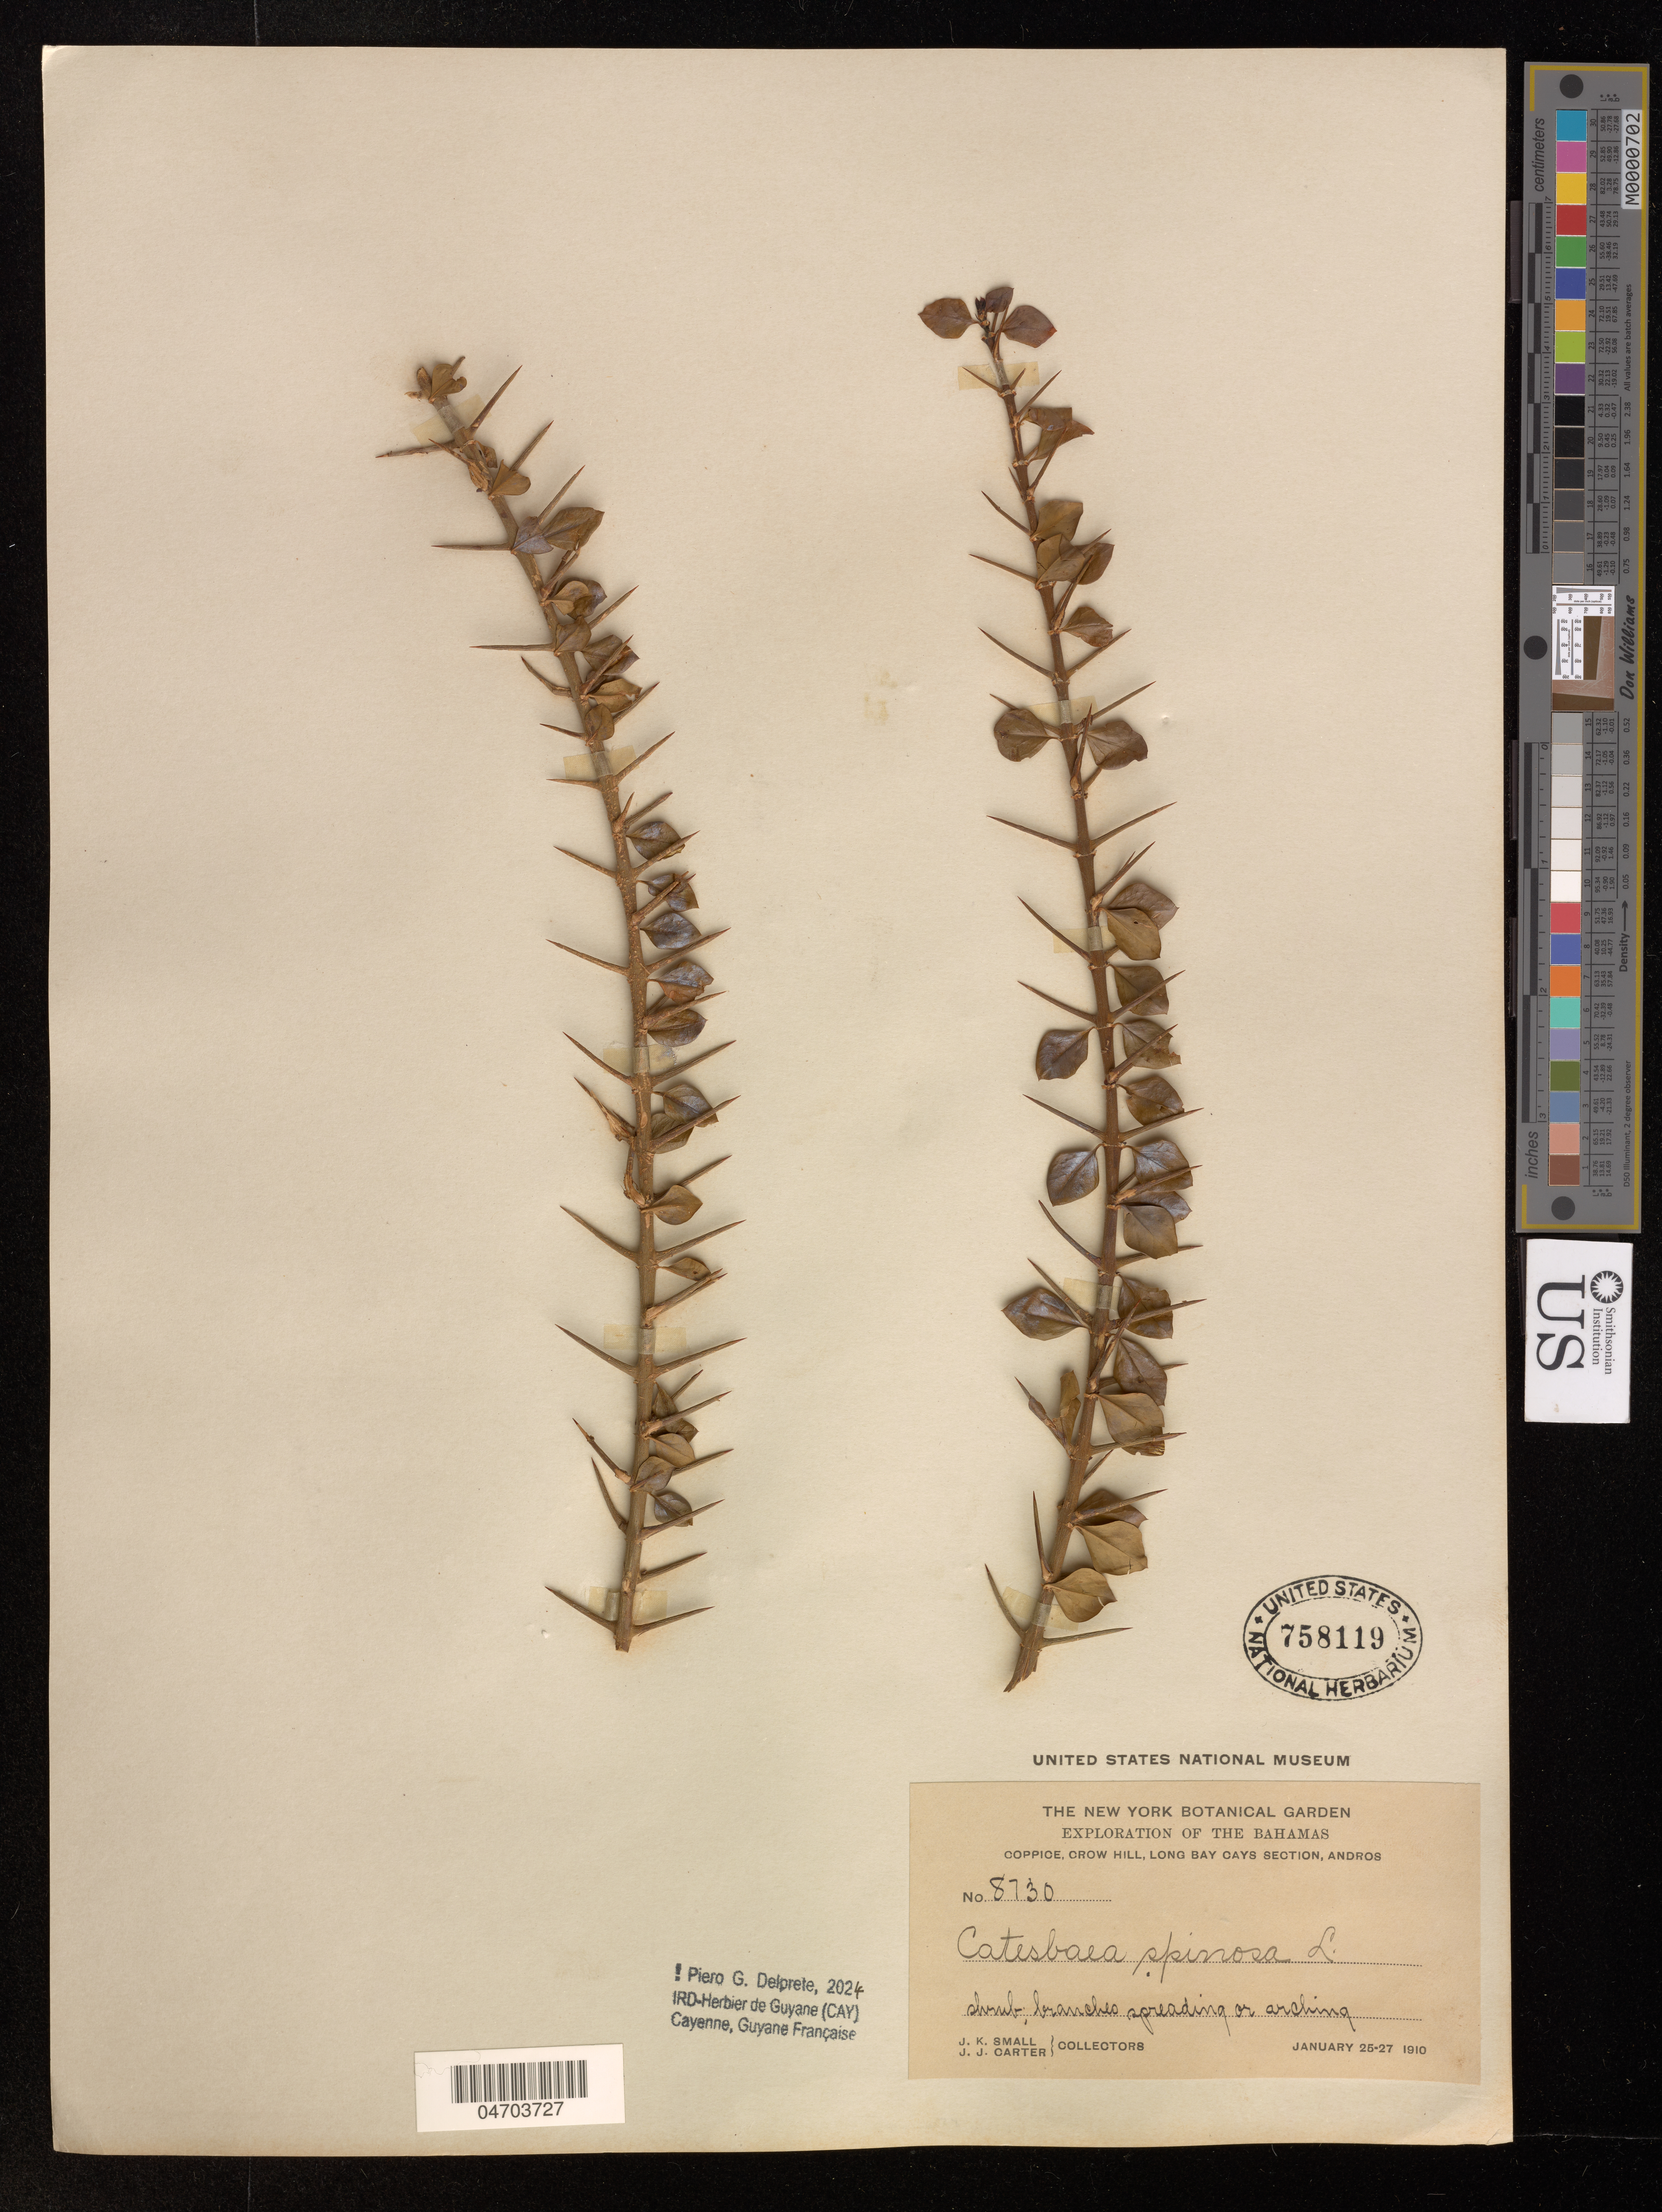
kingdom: Plantae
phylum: Tracheophyta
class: Magnoliopsida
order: Gentianales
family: Rubiaceae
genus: Catesbaea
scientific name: Catesbaea spinosa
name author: L.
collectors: J. Small & J. Carter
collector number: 8730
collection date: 1910-01-25/1910-01-27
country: Bahamas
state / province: Central Andros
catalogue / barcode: US 758119